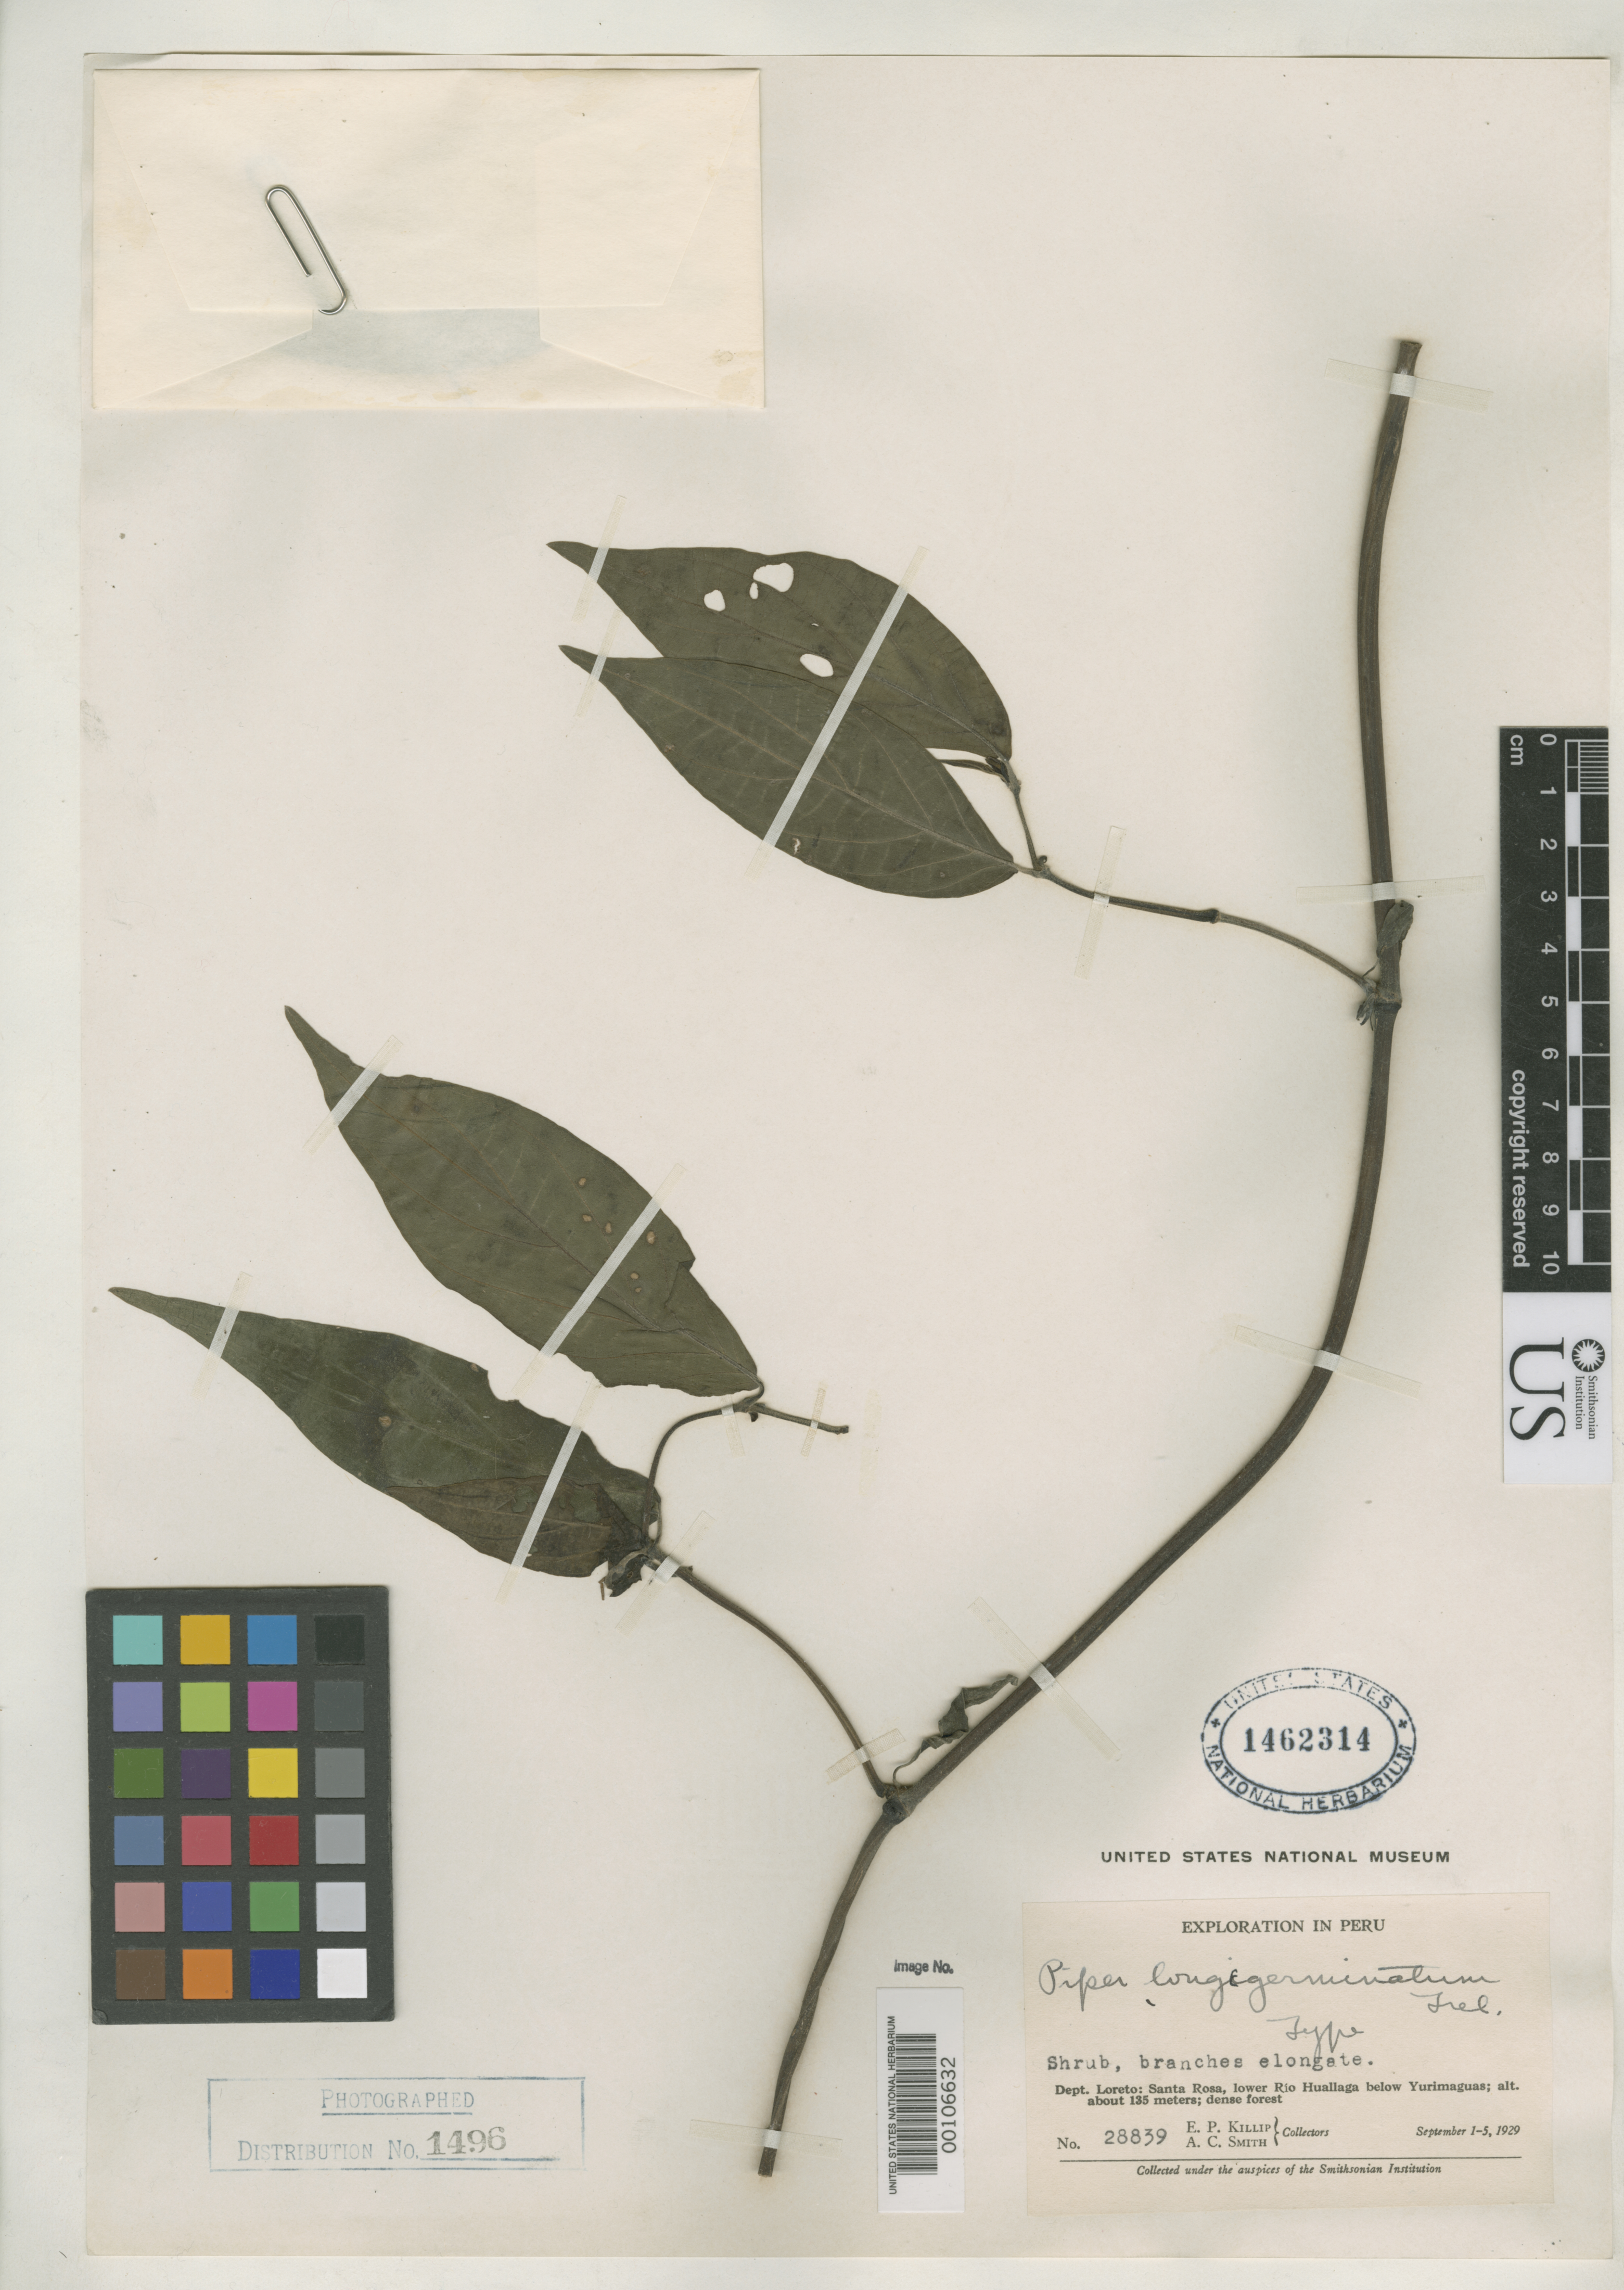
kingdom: Plantae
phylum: Tracheophyta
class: Magnoliopsida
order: Piperales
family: Piperaceae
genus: Piper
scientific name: Piper longegerminatum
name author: Trel. in J.F. Macbr.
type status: Holotype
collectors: E. P. Killip & A. C. Smith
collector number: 28839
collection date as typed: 01 Sep 1929 to 05 Sep 1929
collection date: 1929-09-01/1929-09-05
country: Peru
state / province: Loreto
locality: Santa Rosa, lower Rio Huallaga, below Yurimaguas.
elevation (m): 135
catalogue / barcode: US 1462314